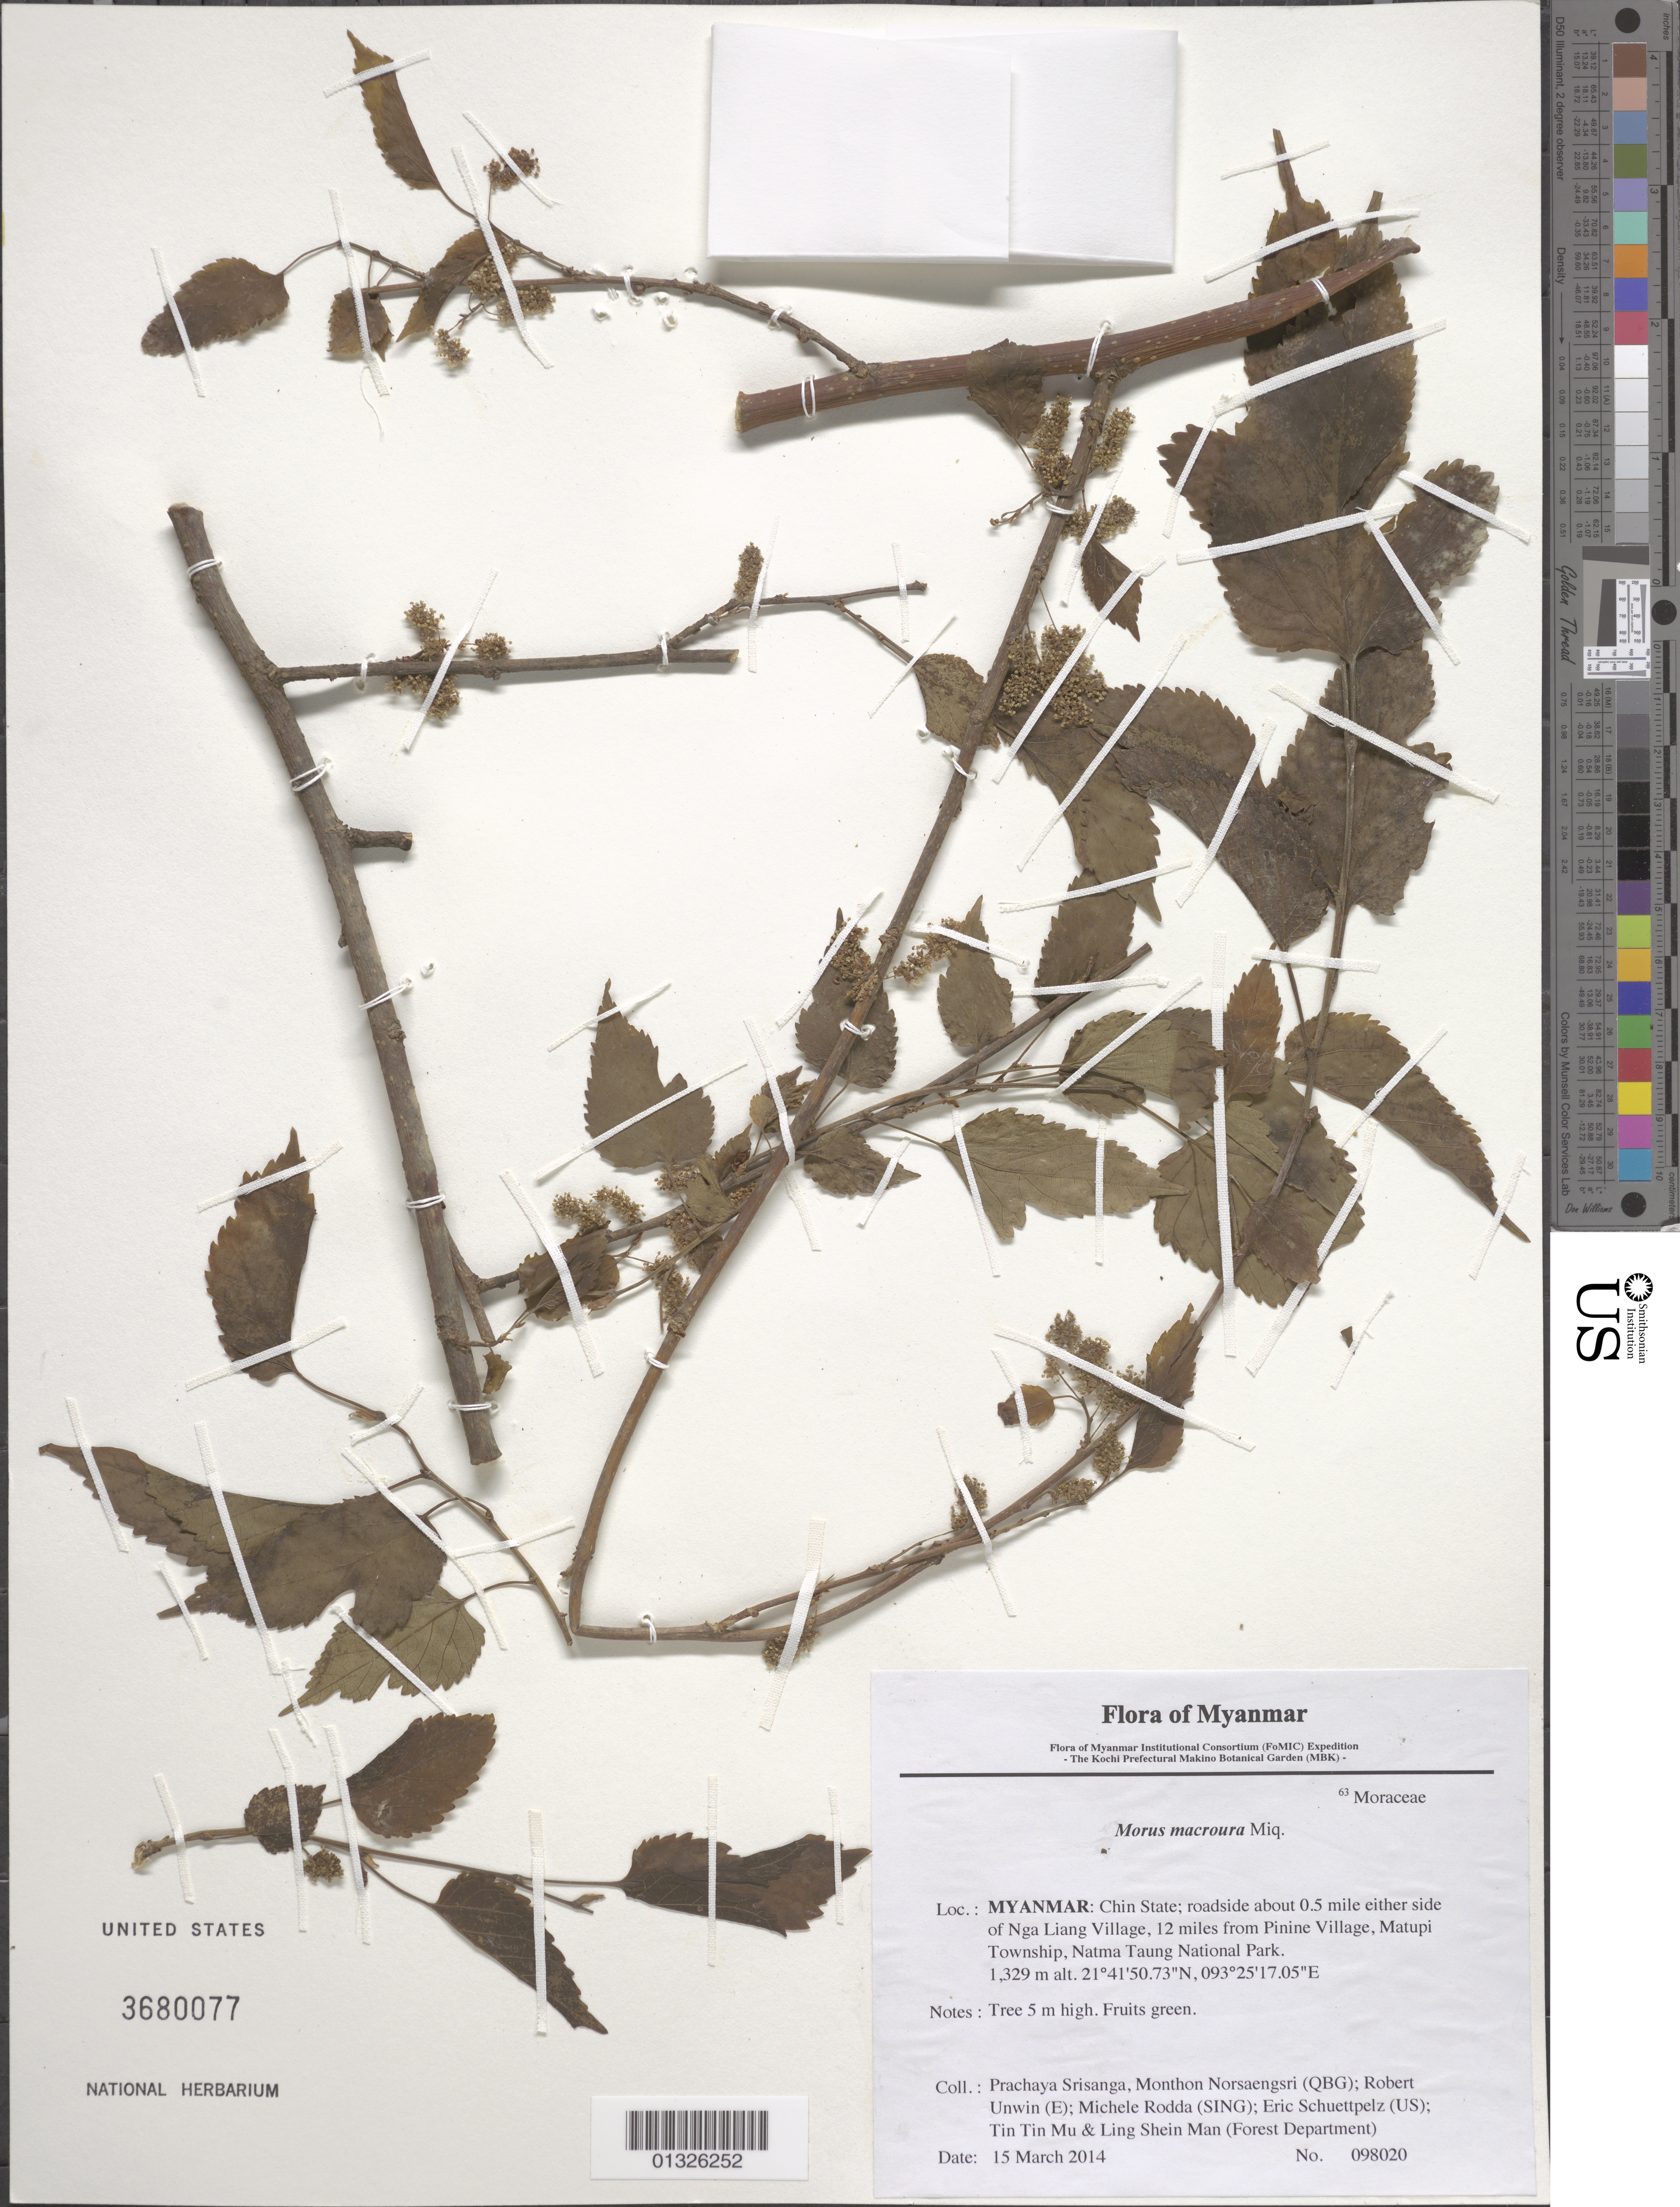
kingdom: Plantae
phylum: Tracheophyta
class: Magnoliopsida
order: Rosales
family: Moraceae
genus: Morus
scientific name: Morus macroura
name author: Miq.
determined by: Fujikawa, Kazumi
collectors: P. Srisanga, M. Norsaengsri, R. Unwin, M. Rodda, E. Schuettpelz, Tin Tin Mu & Ling Shein Man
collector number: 98020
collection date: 2014-03-15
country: Myanmar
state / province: Chin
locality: Roadside about 0.5 mile either side of Nga Liang Village, 12 miles from Pinine Village, Matupi Township, Natma Taung National Park.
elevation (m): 1329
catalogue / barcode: US 3680077